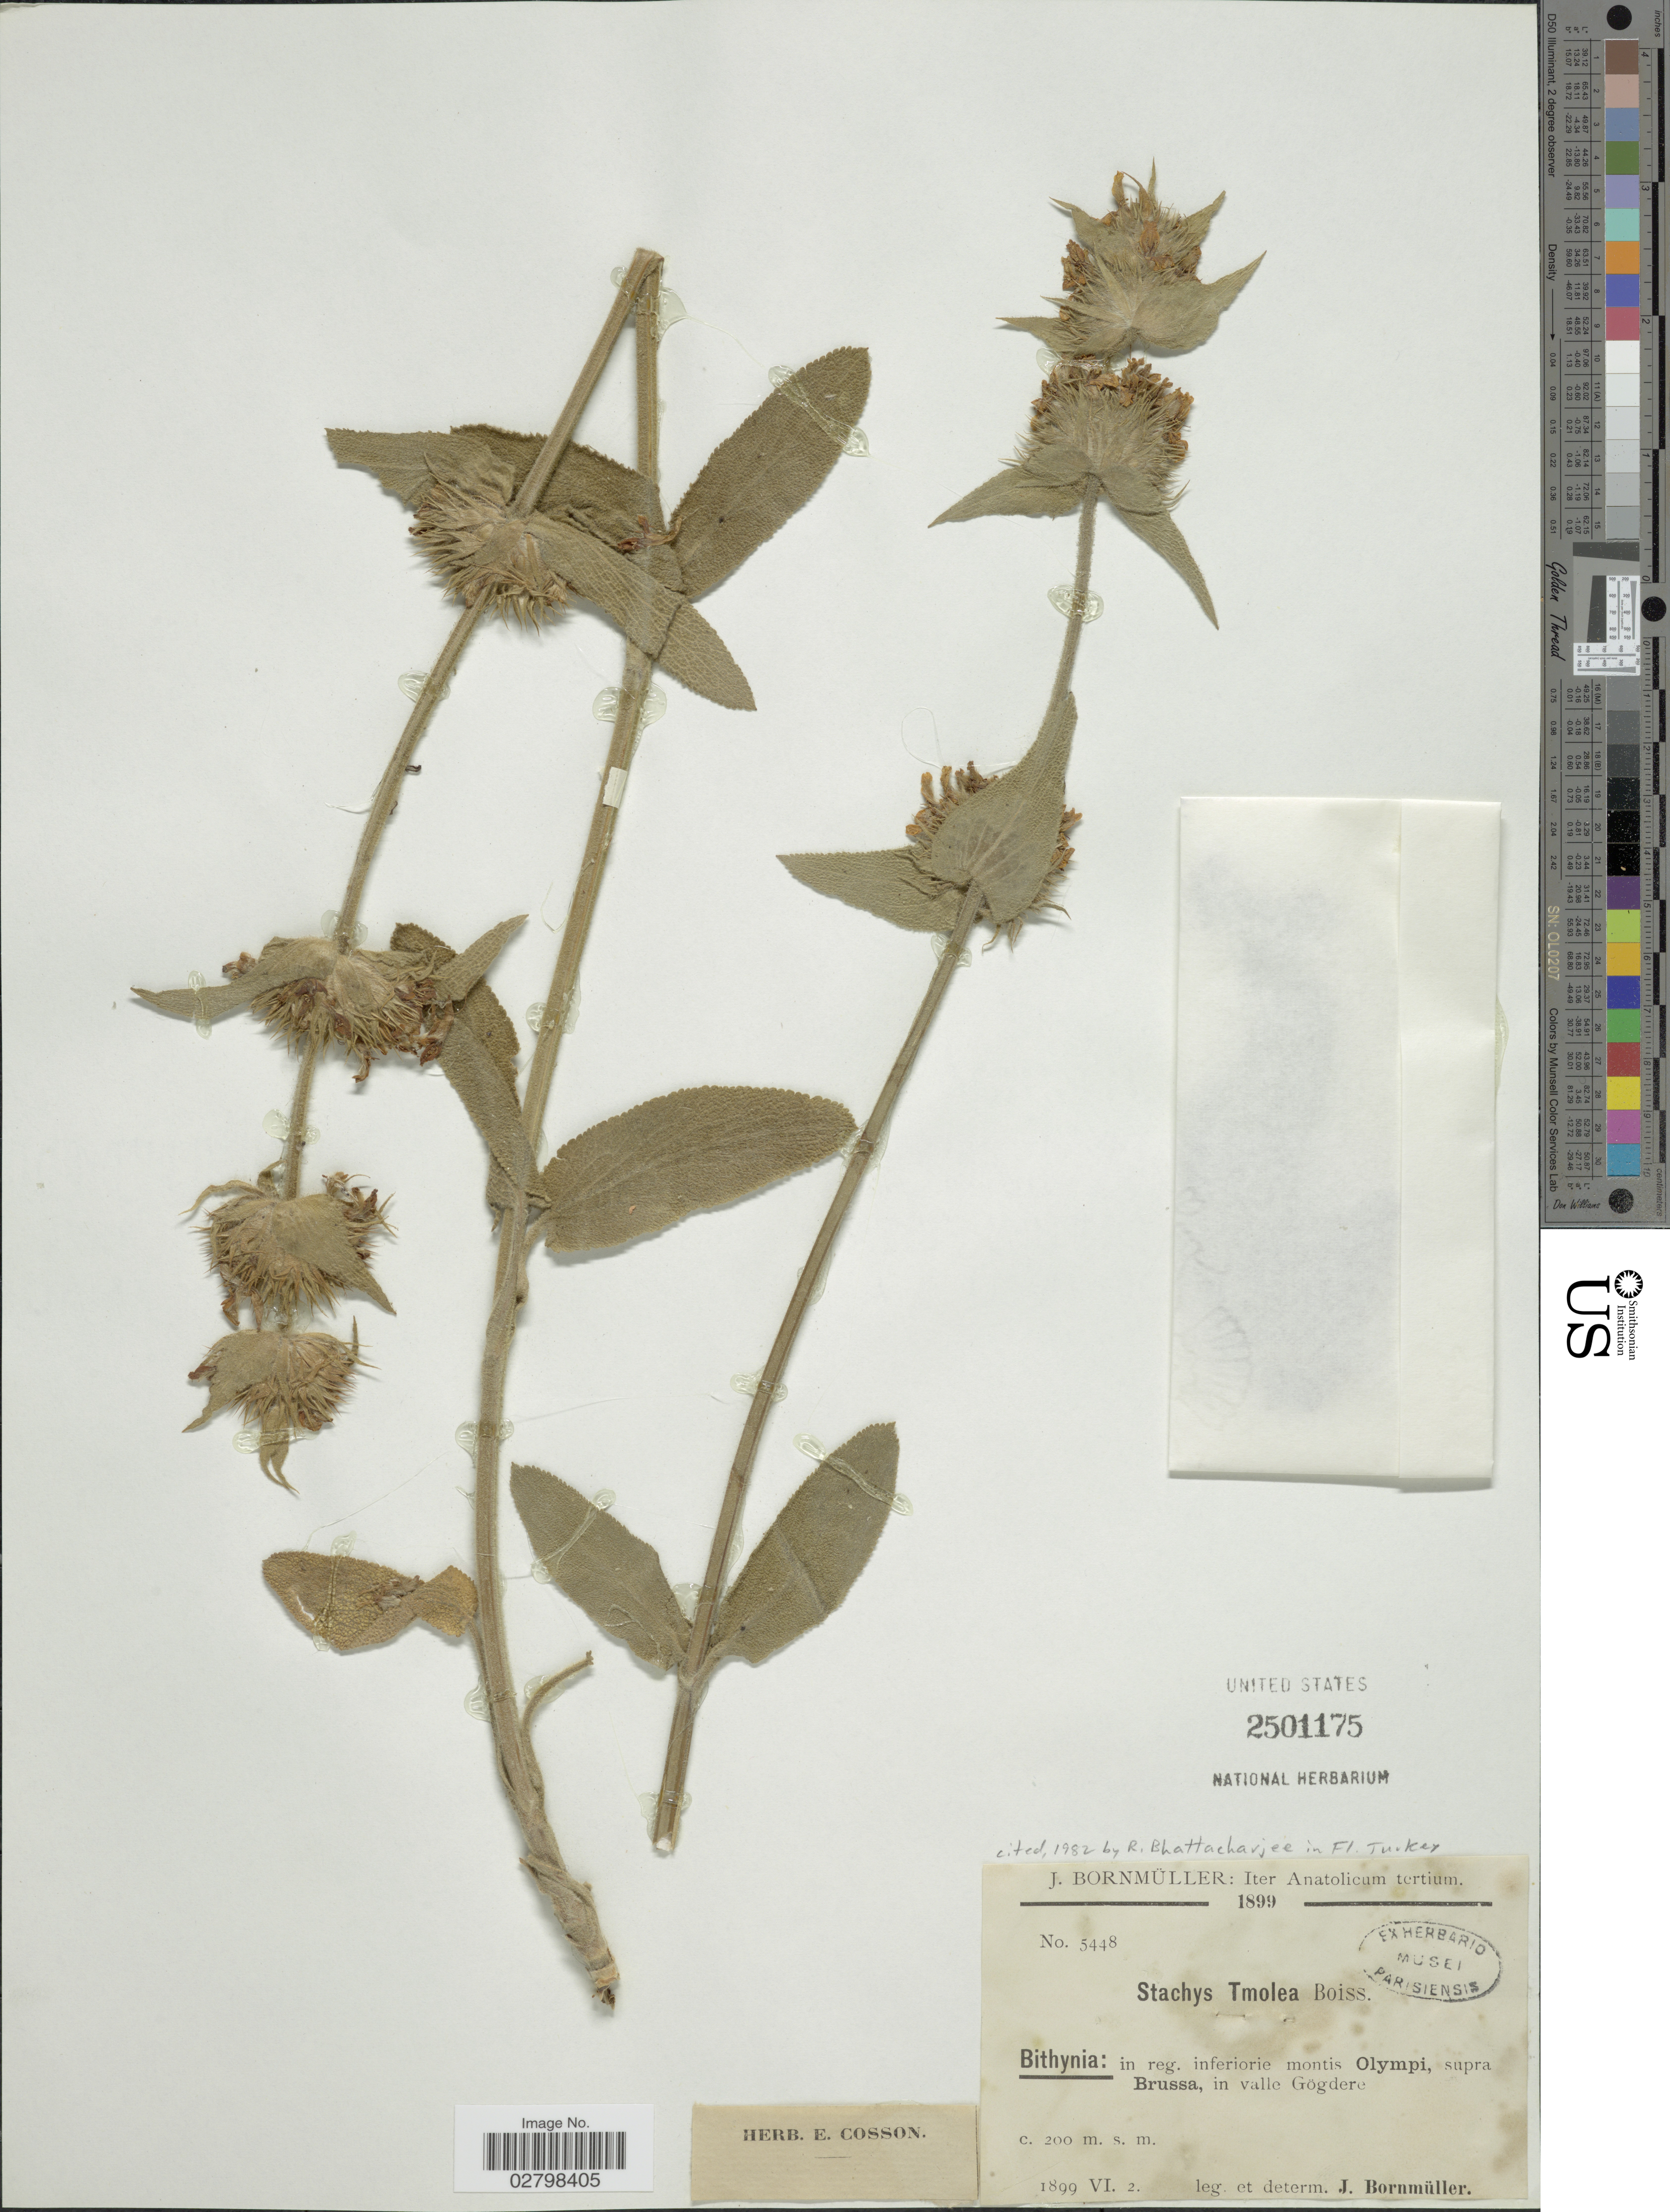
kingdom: Plantae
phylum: Tracheophyta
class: Magnoliopsida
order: Lamiales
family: Lamiaceae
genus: Stachys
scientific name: Stachys tmolea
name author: Boiss.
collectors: J. Bornmüller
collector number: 5448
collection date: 1899-06-02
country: Turkey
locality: Iter Anatolicum tertium. Bithynia: in reg. inferiorie montis Olympi, supra Brussa, in valle Gögdere.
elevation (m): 200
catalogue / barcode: US 2501175